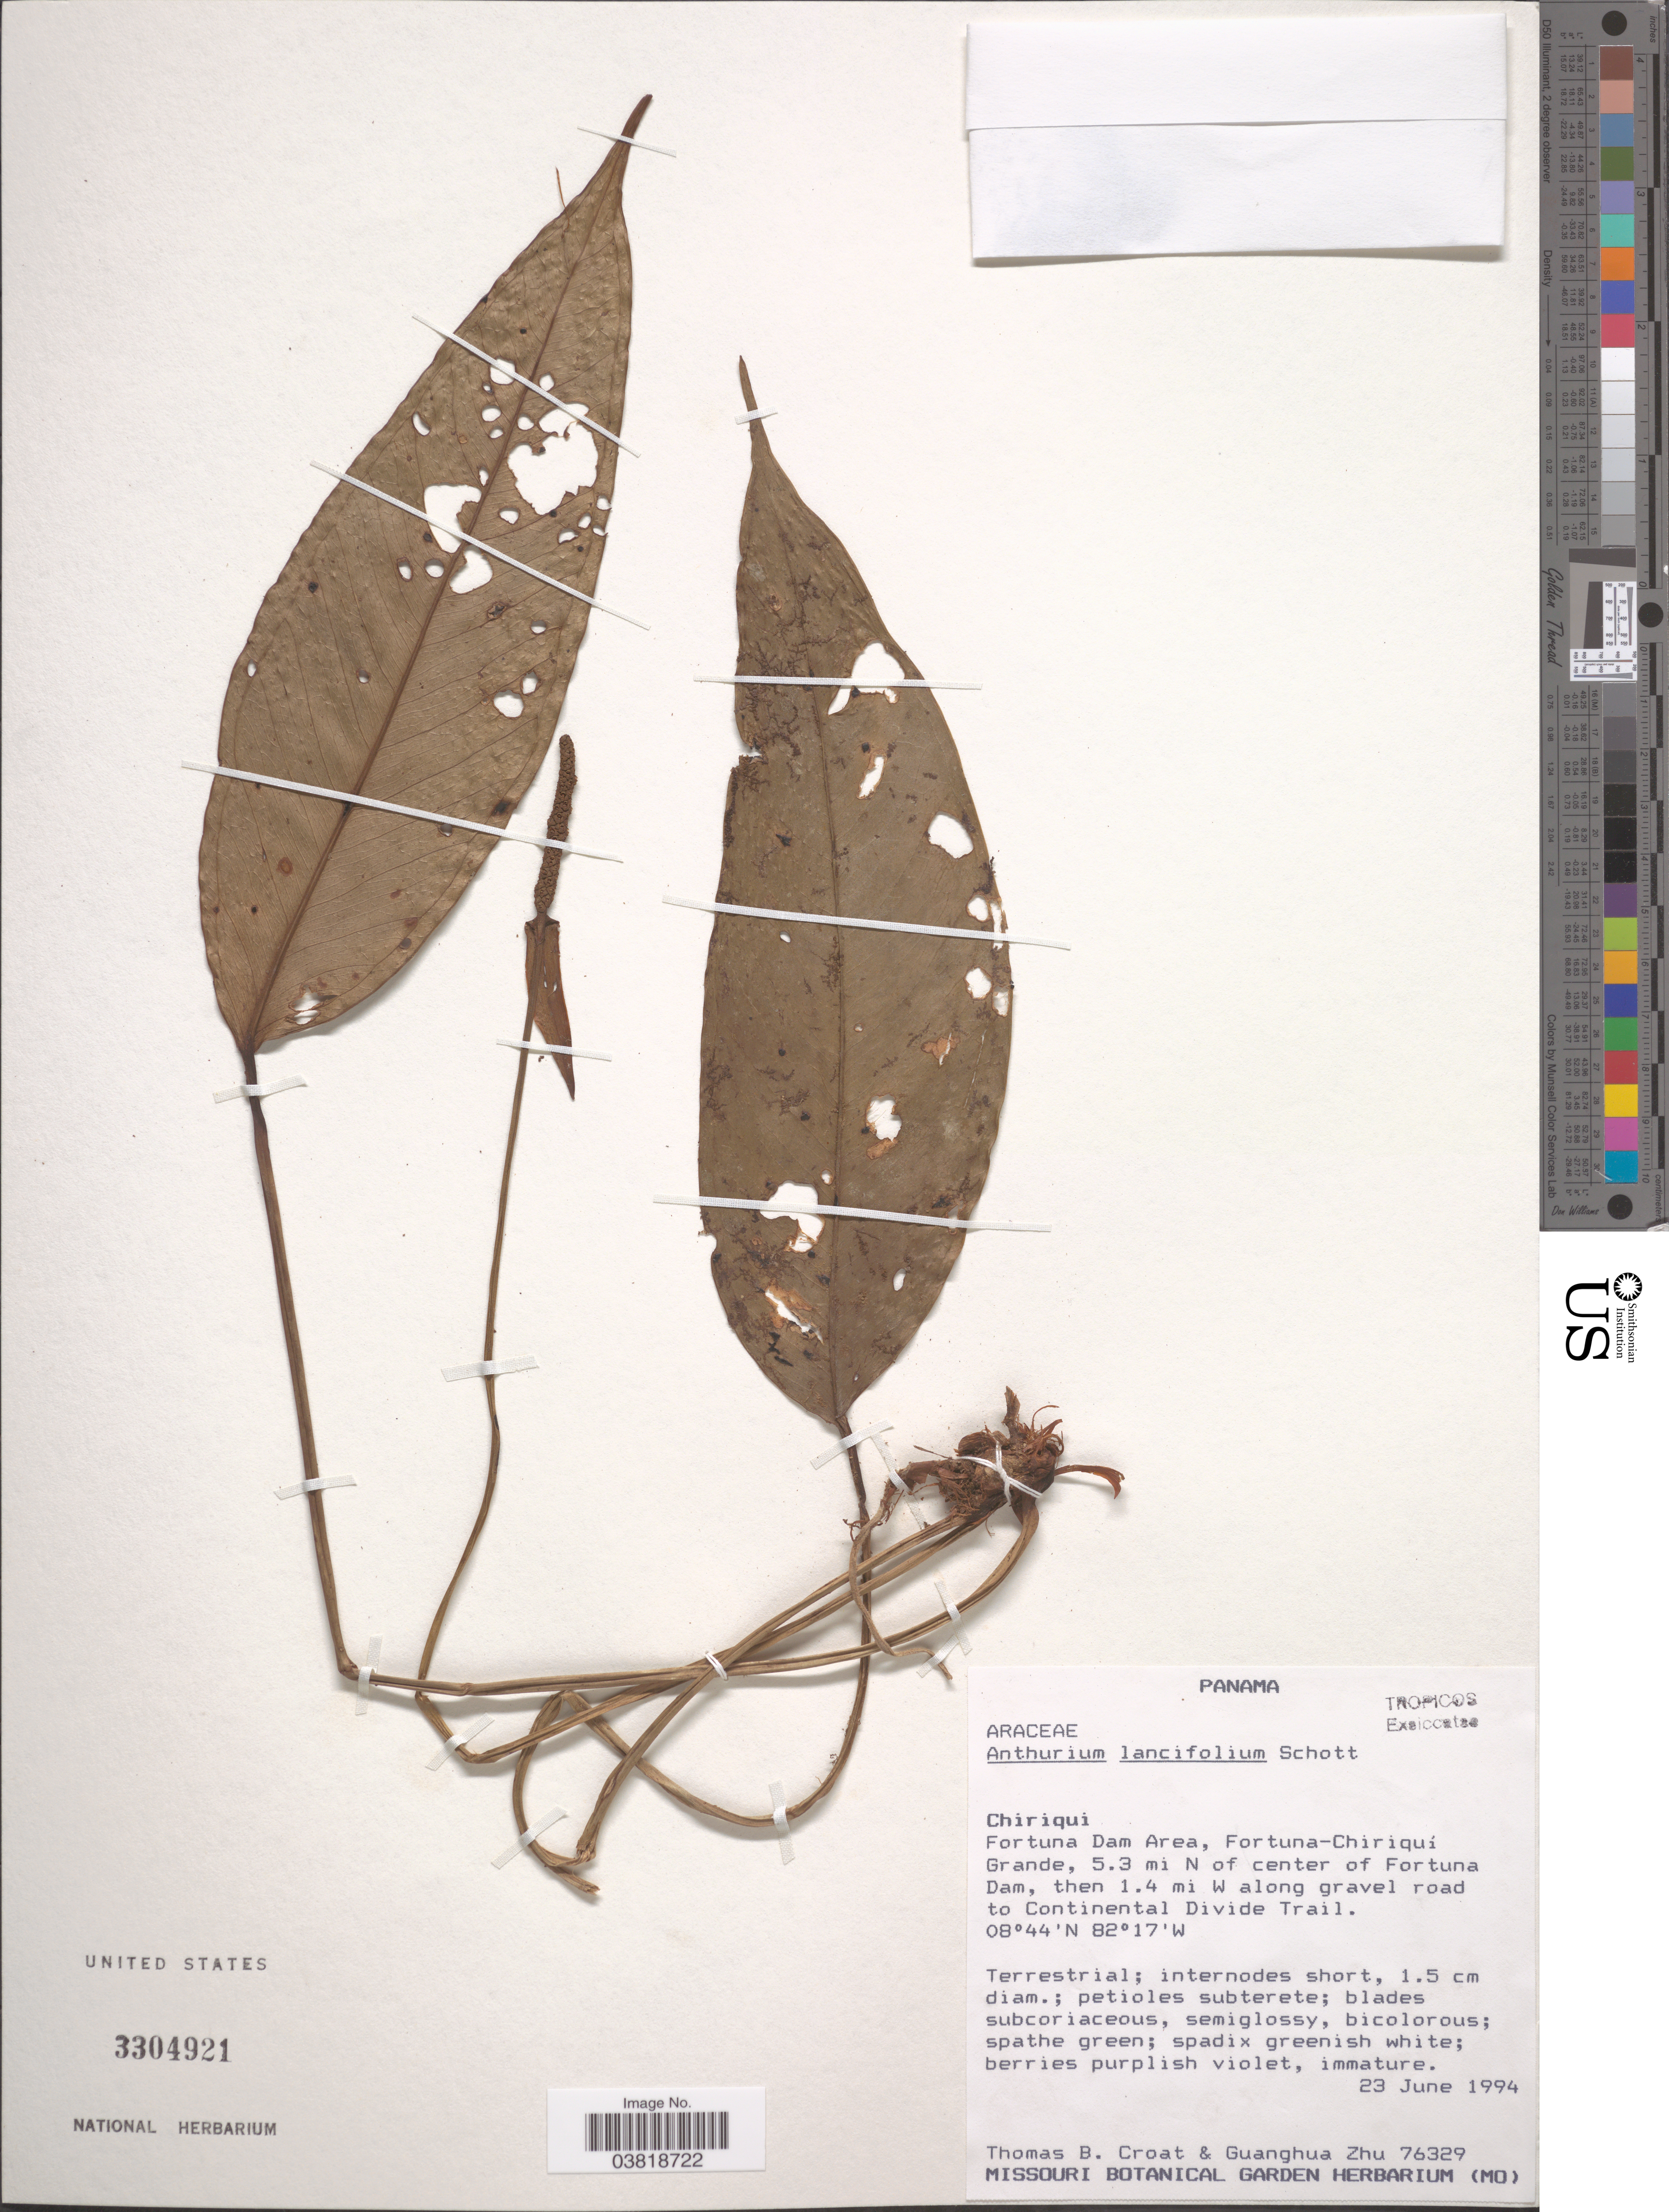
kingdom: Plantae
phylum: Tracheophyta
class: Liliopsida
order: Alismatales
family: Araceae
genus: Anthurium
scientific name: Anthurium lancifolium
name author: Schott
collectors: T. B. Croat & Zhu Guanghua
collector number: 76329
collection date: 1994-06-23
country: Panama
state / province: Chiriqui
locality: Fortuna Dam Area, Fortuna-Chiriquí Grande, 5.3 mi N of center of Fortuna Dam, then 1.4 mi W along gravel road to Continental Divide Trail.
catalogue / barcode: US 3304921